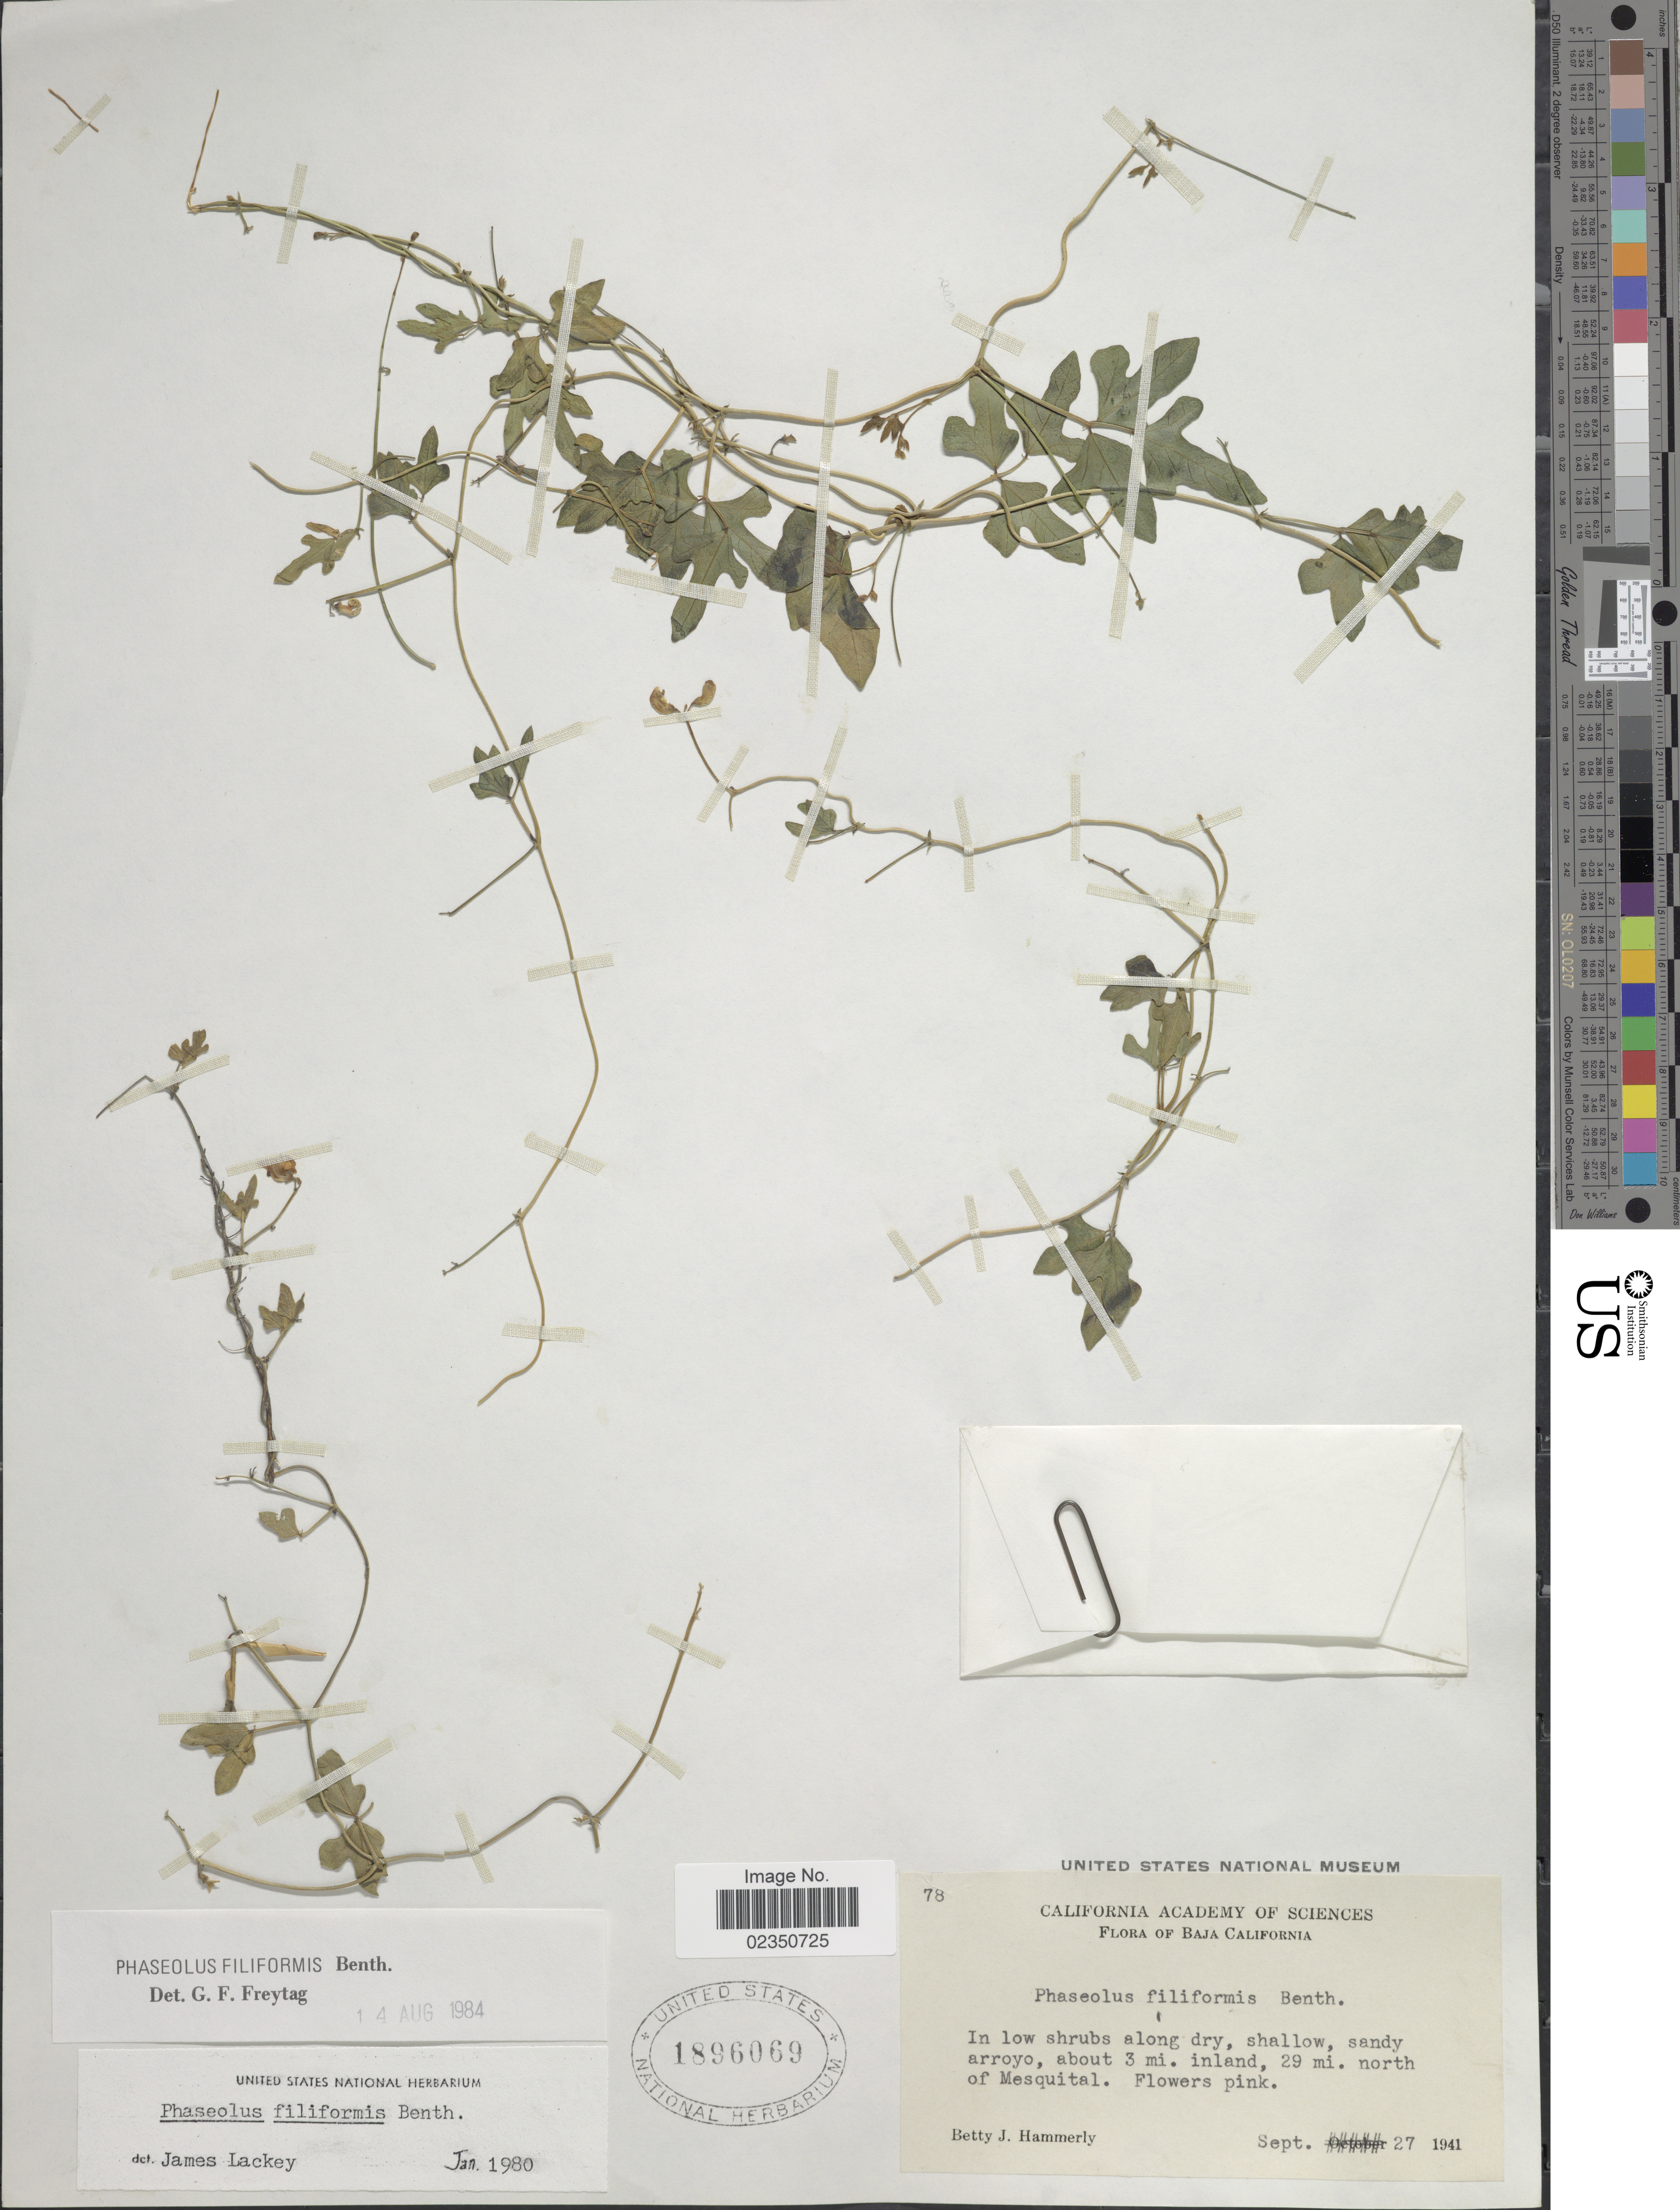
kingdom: Plantae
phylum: Tracheophyta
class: Magnoliopsida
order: Fabales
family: Fabaceae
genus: Phaseolus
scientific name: Phaseolus filiformis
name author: Benth.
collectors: B. J. Hammerly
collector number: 78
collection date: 1941-09-27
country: Mexico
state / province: Baja California Sur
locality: About 3 mi. inland, 29 mi. north of Mesquital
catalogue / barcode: US 1896069